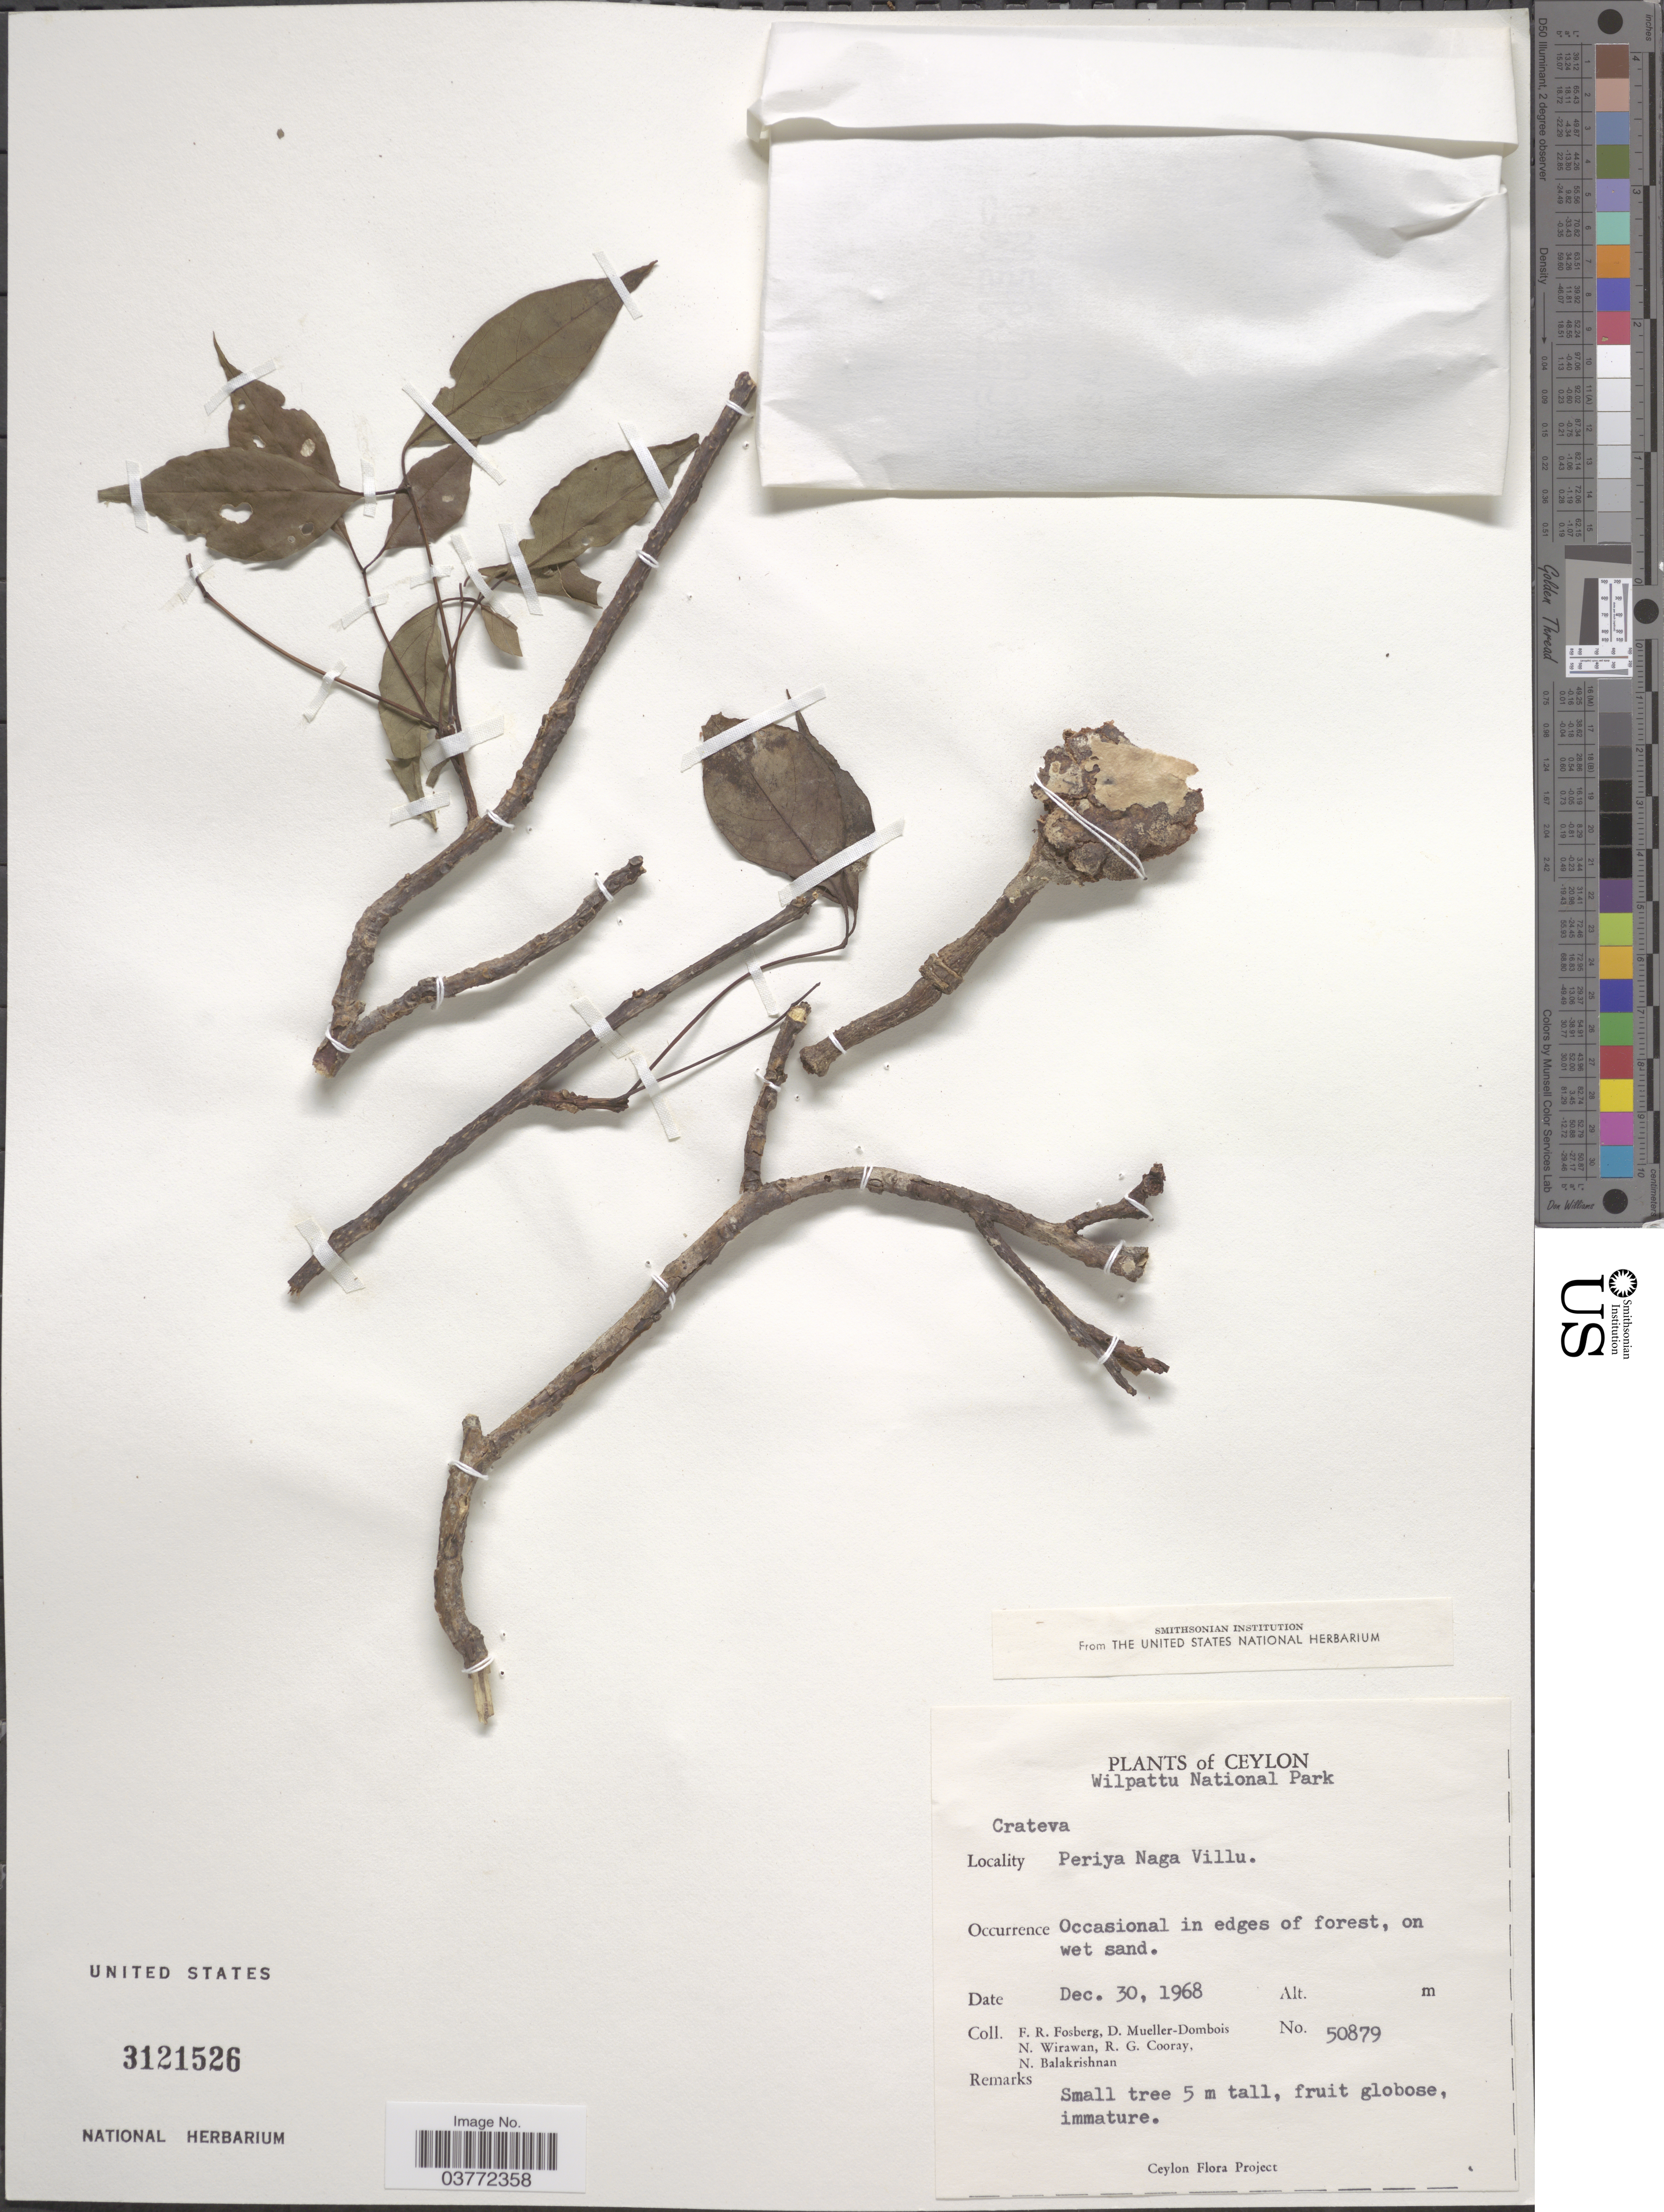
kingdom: Plantae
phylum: Tracheophyta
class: Magnoliopsida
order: Brassicales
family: Capparaceae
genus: Crateva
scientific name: Crateva adansonii subsp. odora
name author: (Buch.-Ham.) Jacobs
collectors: F. R. Fosberg, D. Mueller-Dombois, N. Wirawan, R. Cooray & N. Balakrishnan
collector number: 50879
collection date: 1968-12-30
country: Sri Lanka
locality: Ceylon. Wilpattu National Park. Periya Naga Villu.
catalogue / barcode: US 3121526